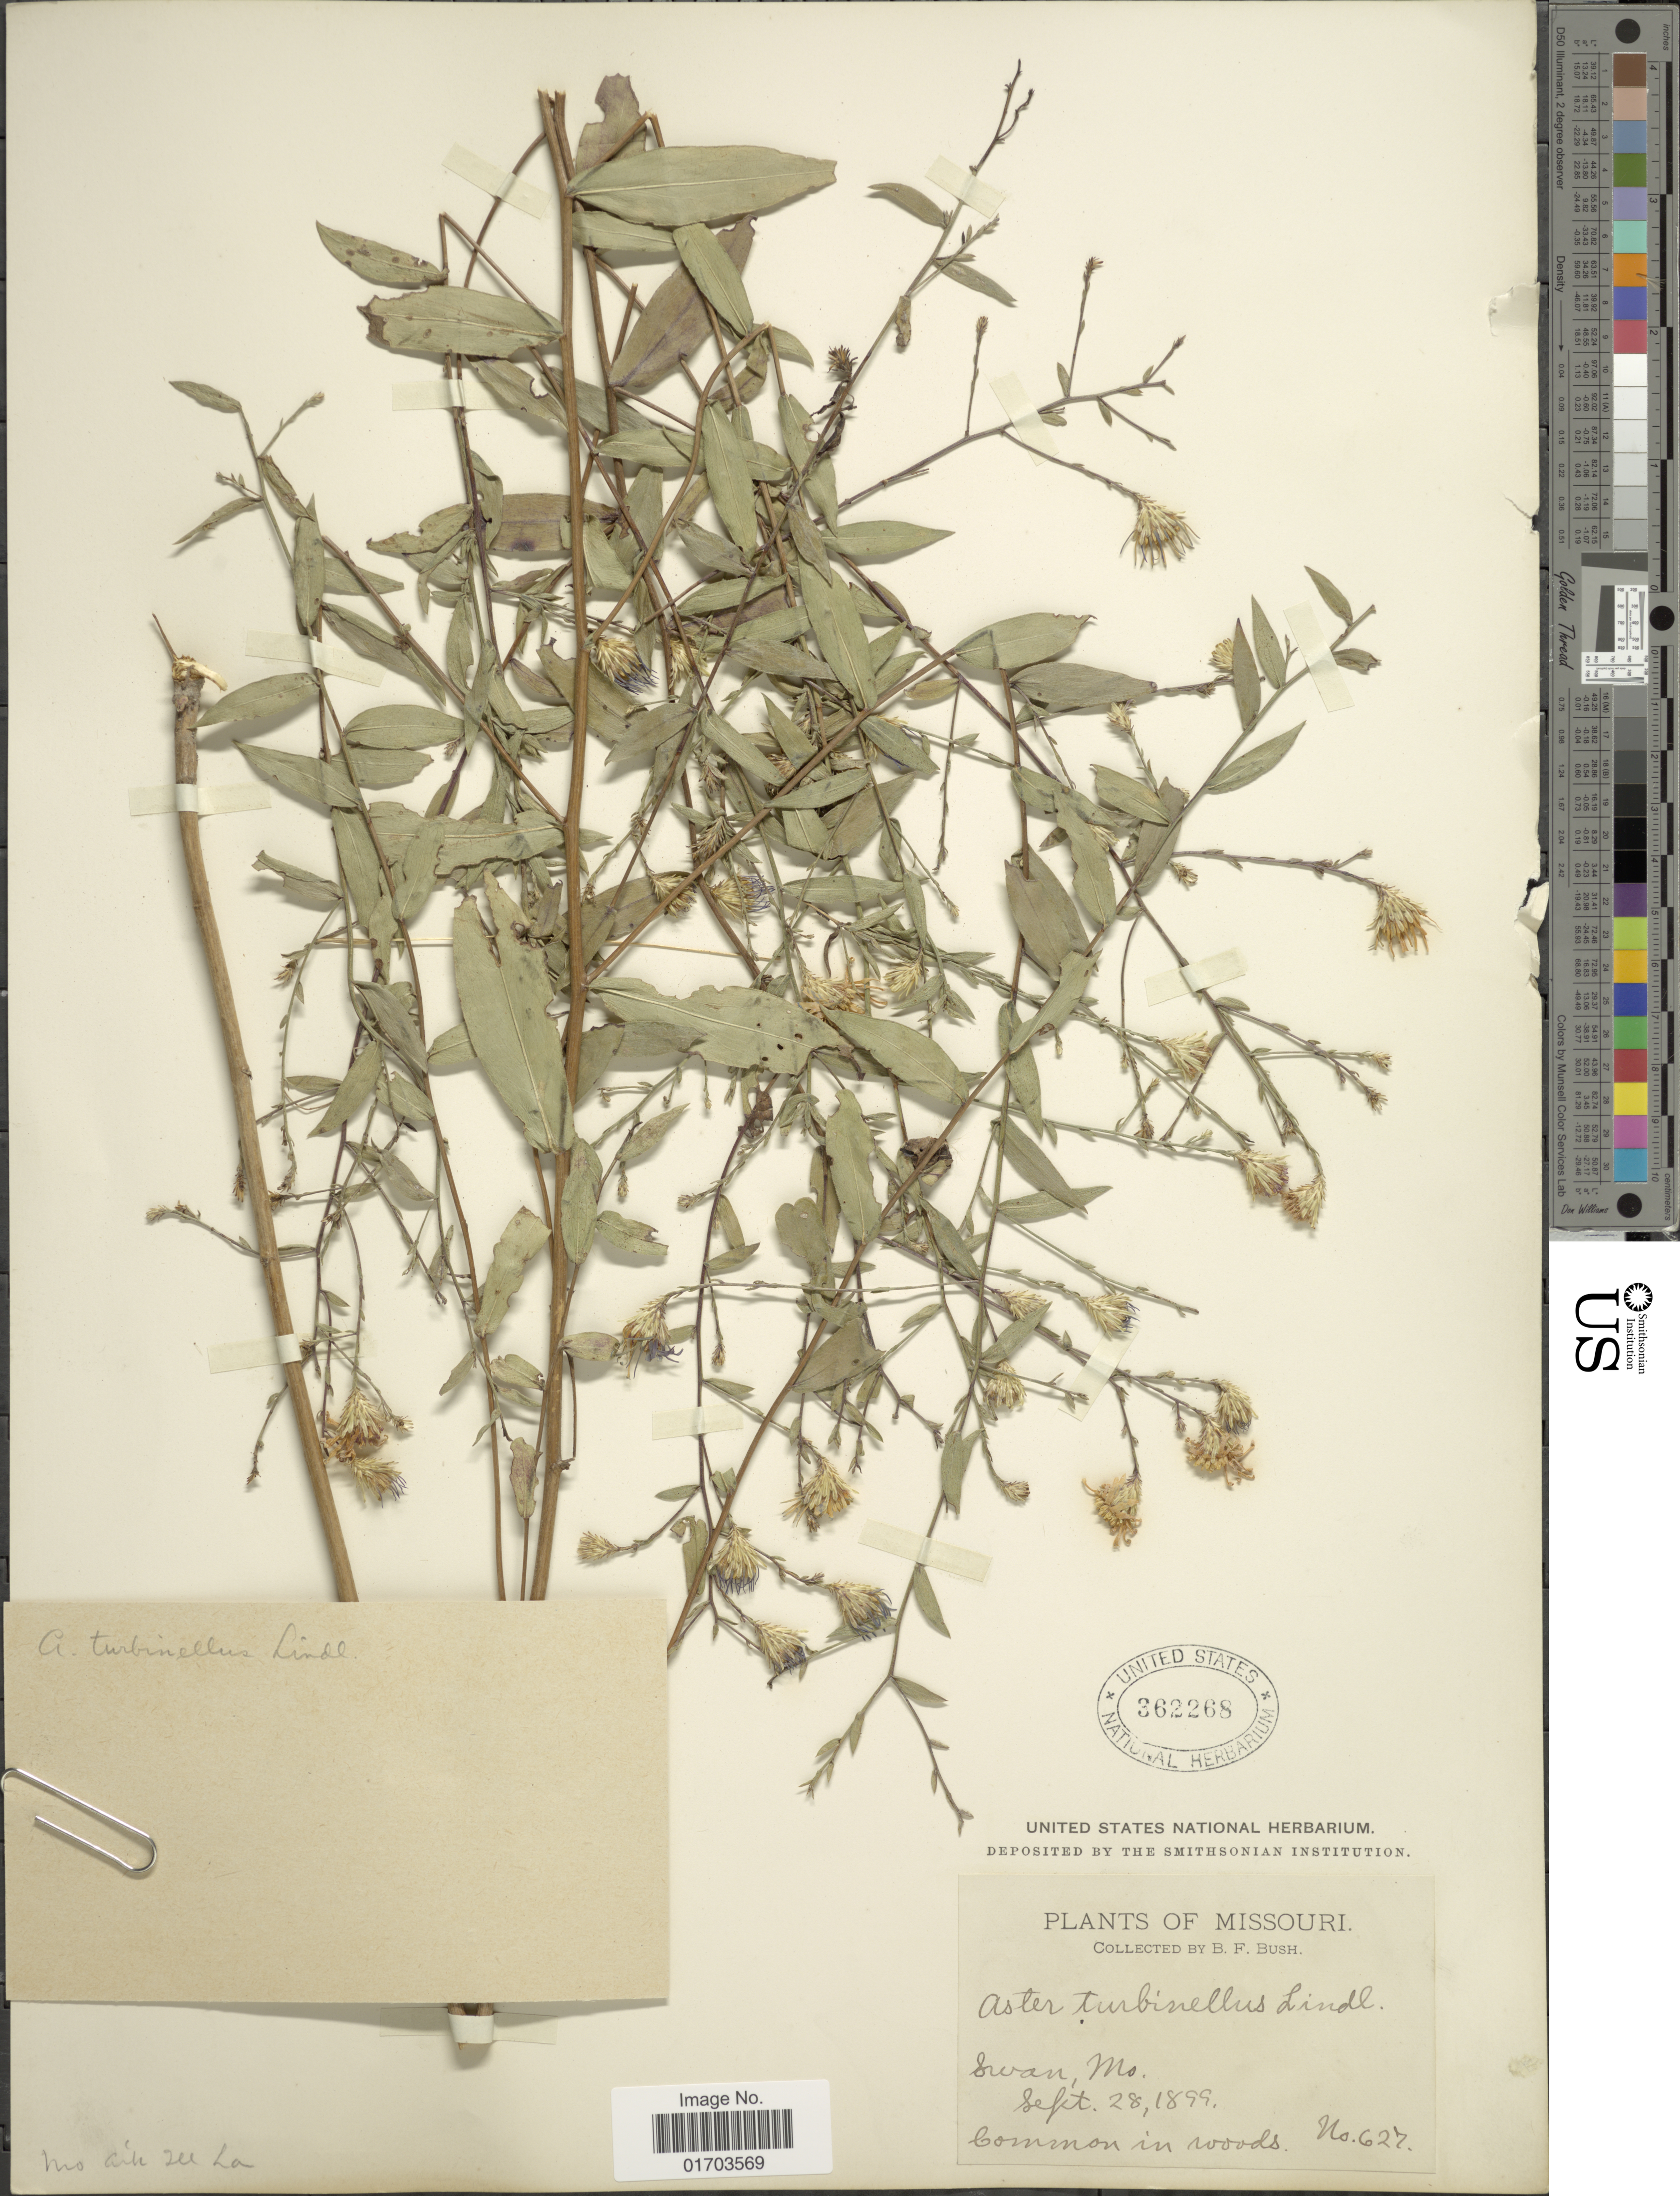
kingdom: Plantae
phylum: Tracheophyta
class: Magnoliopsida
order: Asterales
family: Asteraceae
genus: Symphyotrichum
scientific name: Symphyotrichum turbinellum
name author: (Lindl.) G.L. Nesom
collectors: B. F. Bush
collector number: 627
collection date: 1899-09-28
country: United States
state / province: Missouri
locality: Missouri. Swan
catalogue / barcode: US 362268